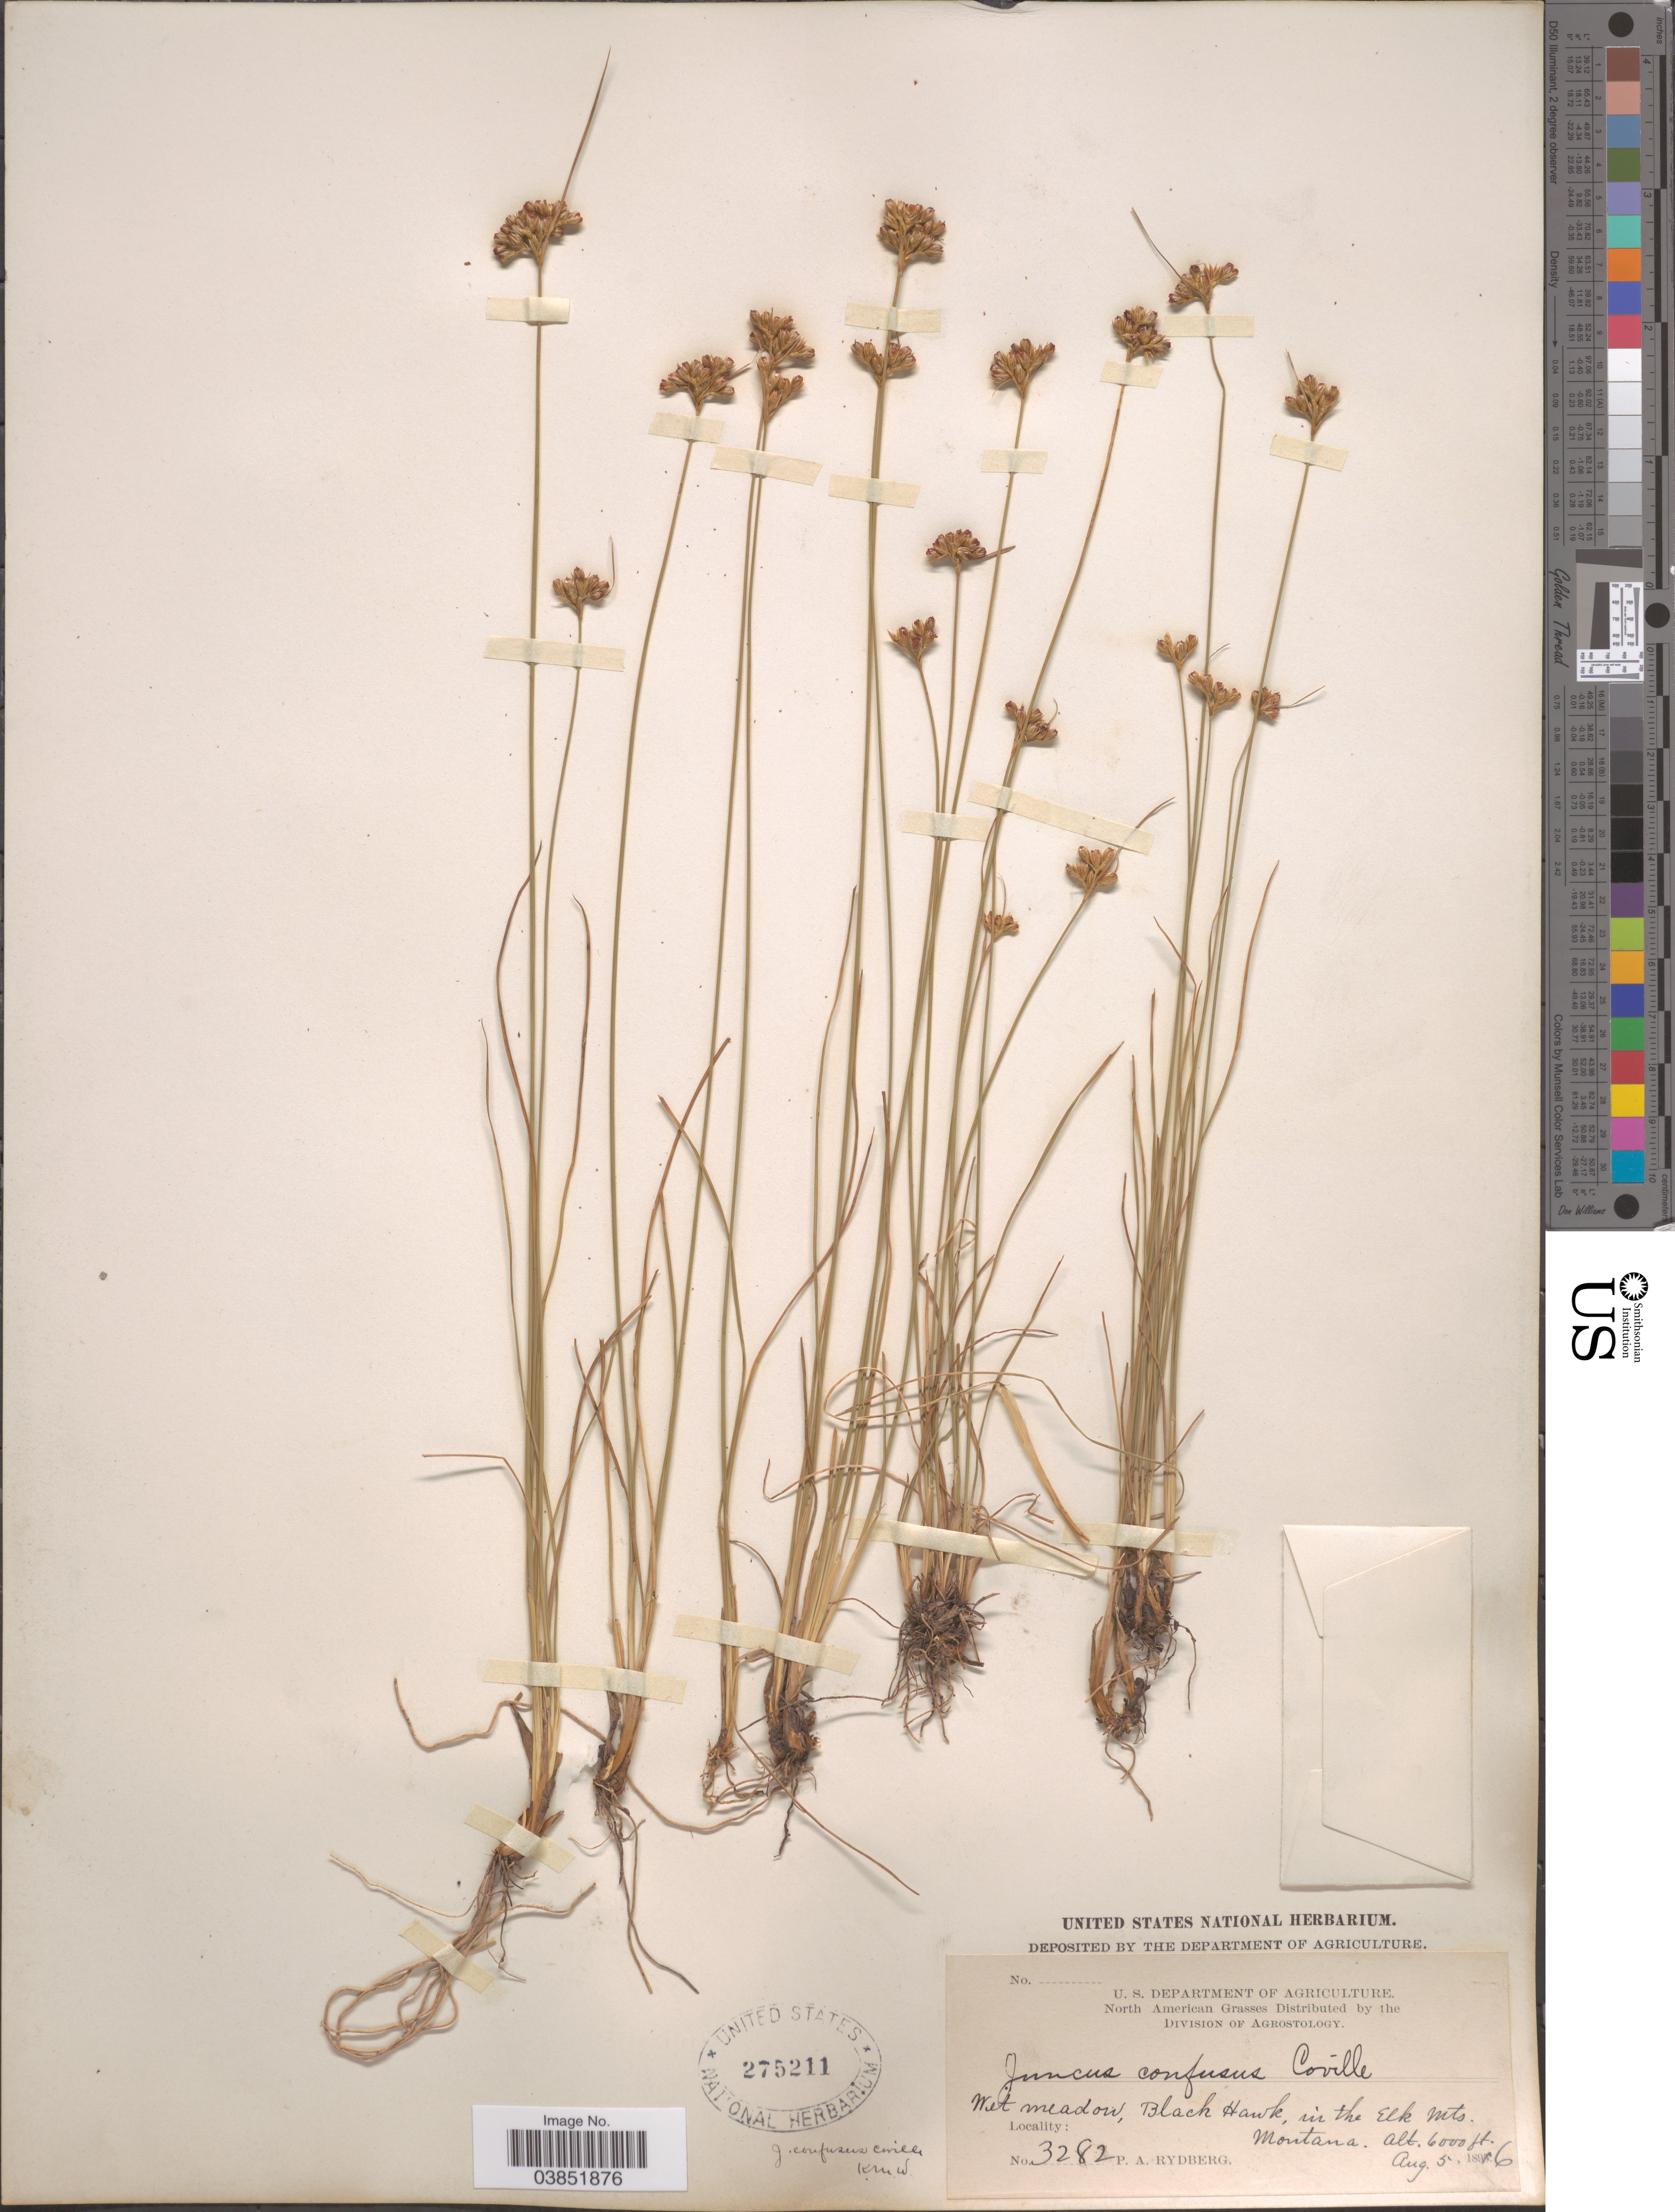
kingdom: Plantae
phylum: Tracheophyta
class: Liliopsida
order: Poales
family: Juncaceae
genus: Juncus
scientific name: Juncus confusus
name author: Coville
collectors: P. A. Rydberg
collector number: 3282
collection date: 1816-08-05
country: United States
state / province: Montana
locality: Wet meadow, Black Hawk, in the Elk Mts.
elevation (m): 1829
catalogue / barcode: US 275211